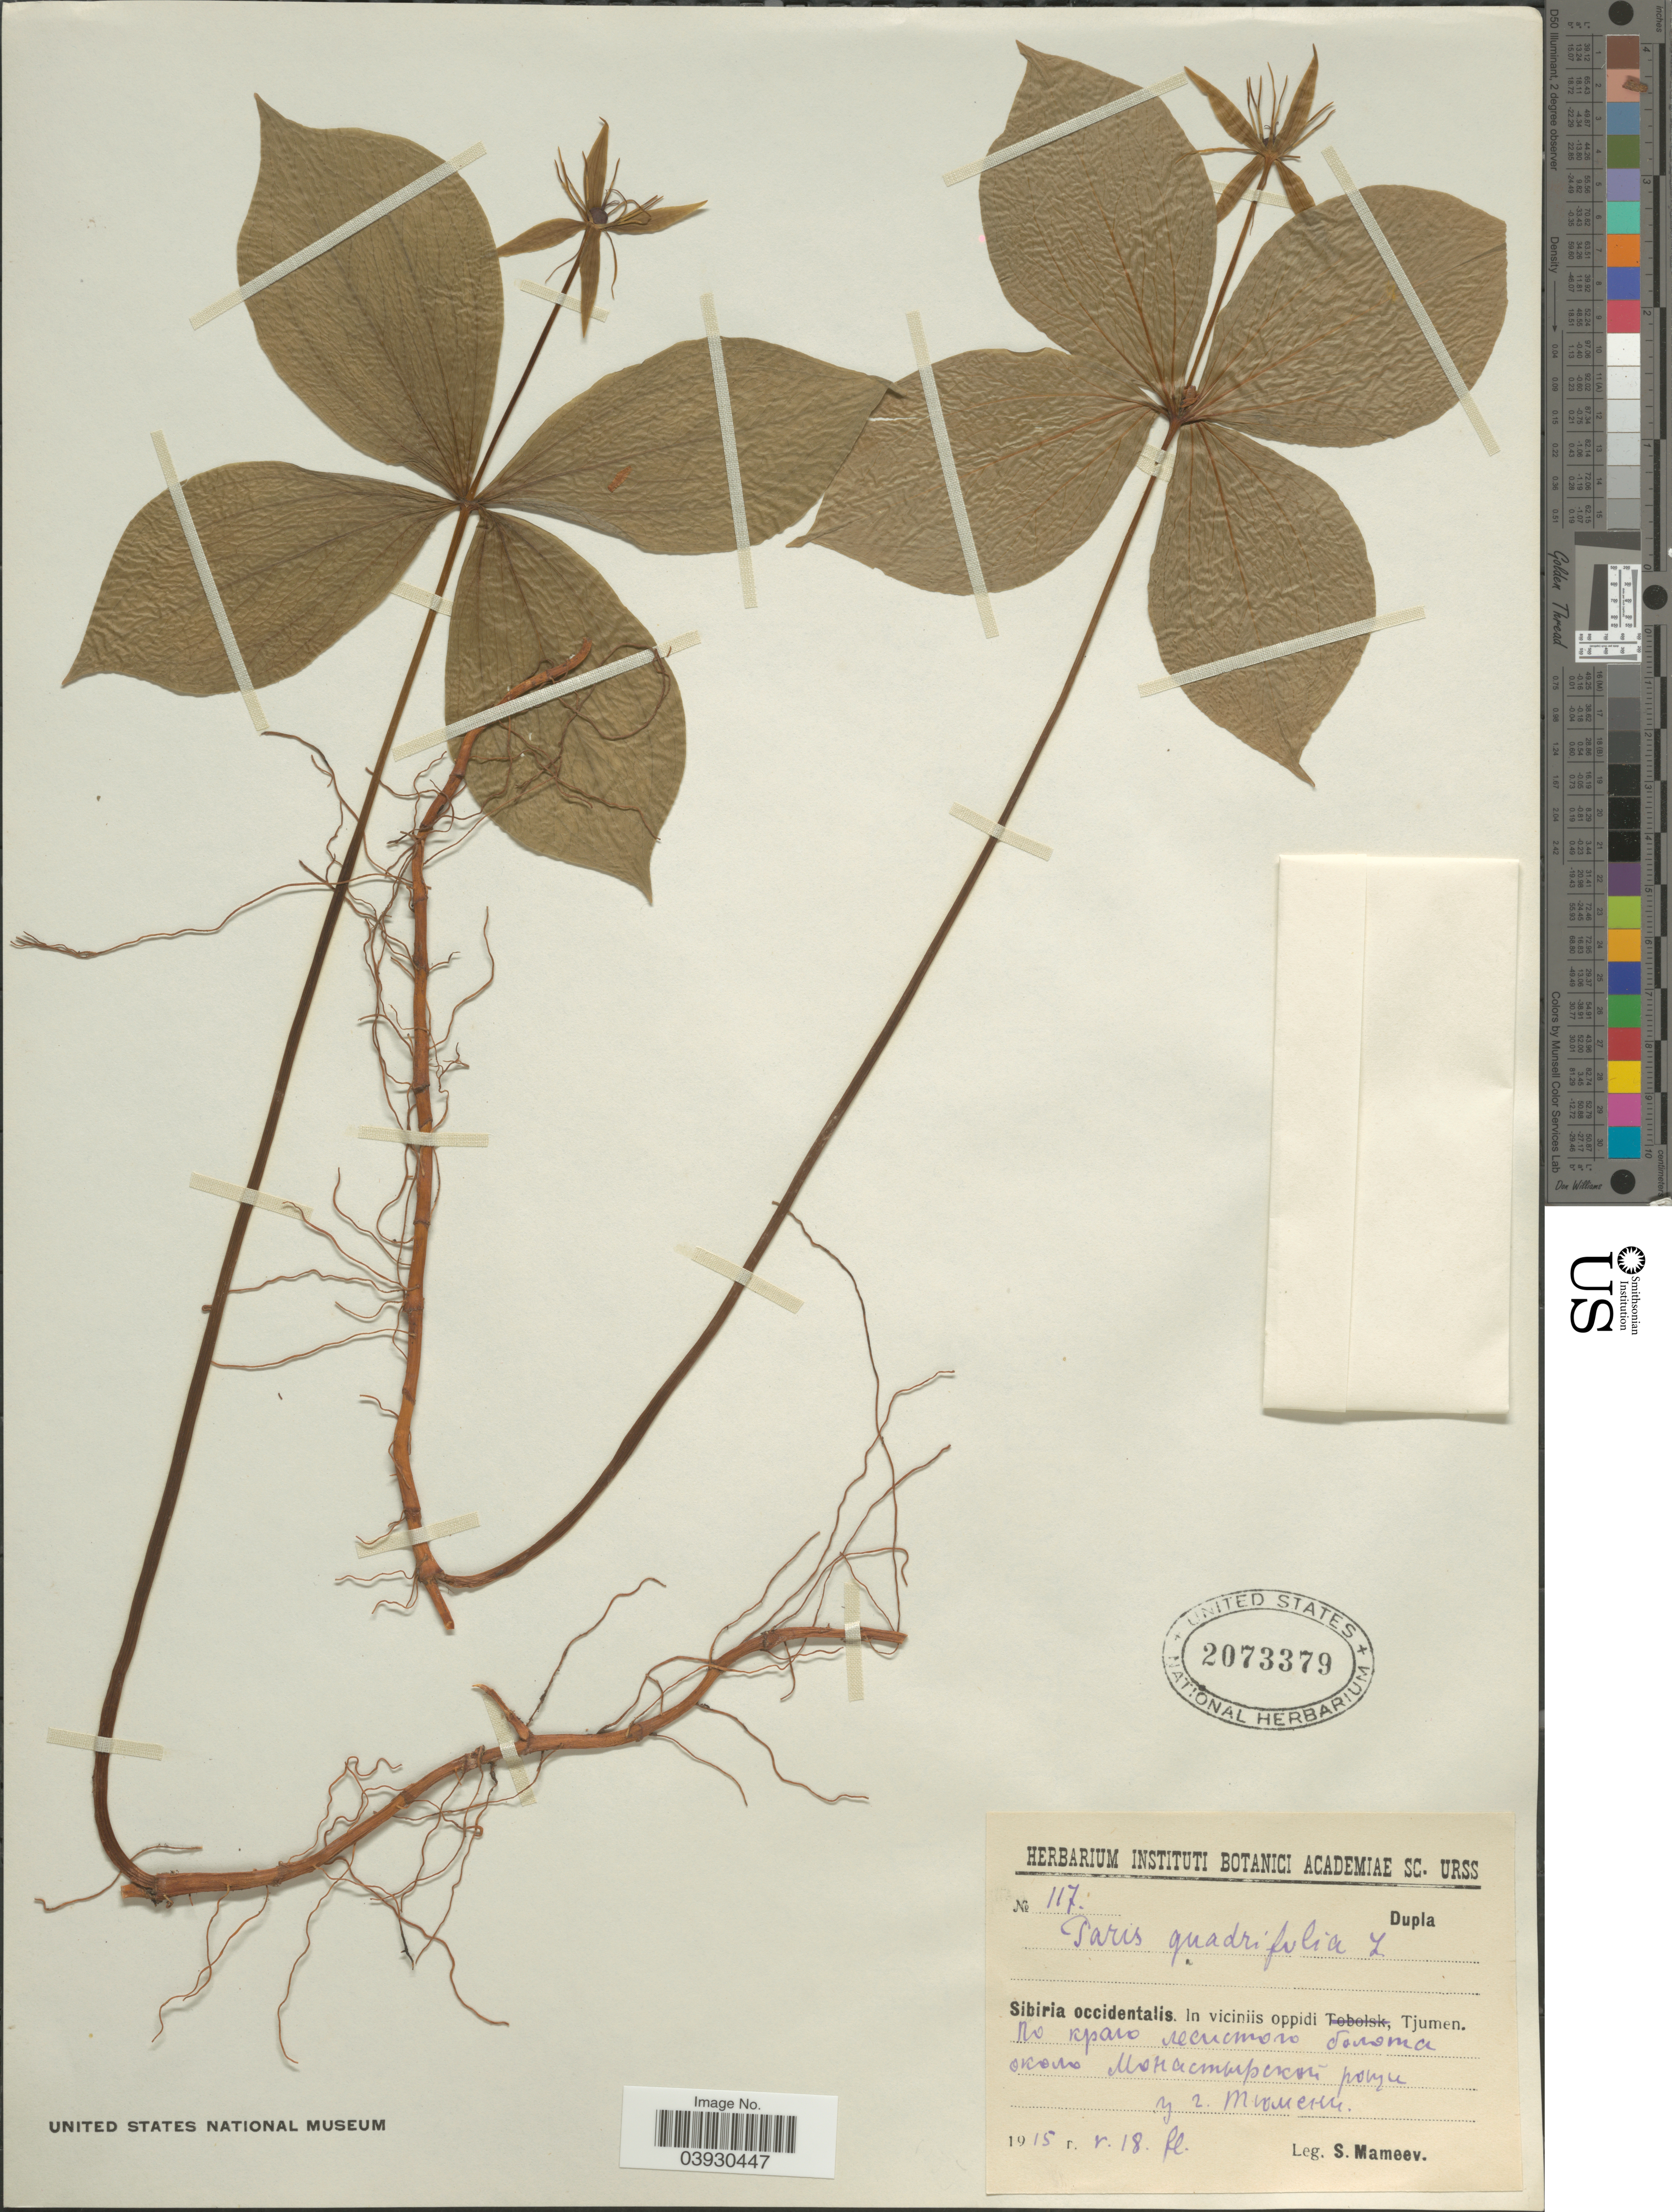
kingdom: Plantae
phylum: Tracheophyta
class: Liliopsida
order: Liliales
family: Melanthiaceae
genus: Paris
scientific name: Paris quadrifolia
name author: L.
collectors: S. Mameev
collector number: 117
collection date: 1915-05-18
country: Russian Federation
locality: Sibiria occidentalis. In viciniis oppidi Tjumen. X.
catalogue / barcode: US 2073379